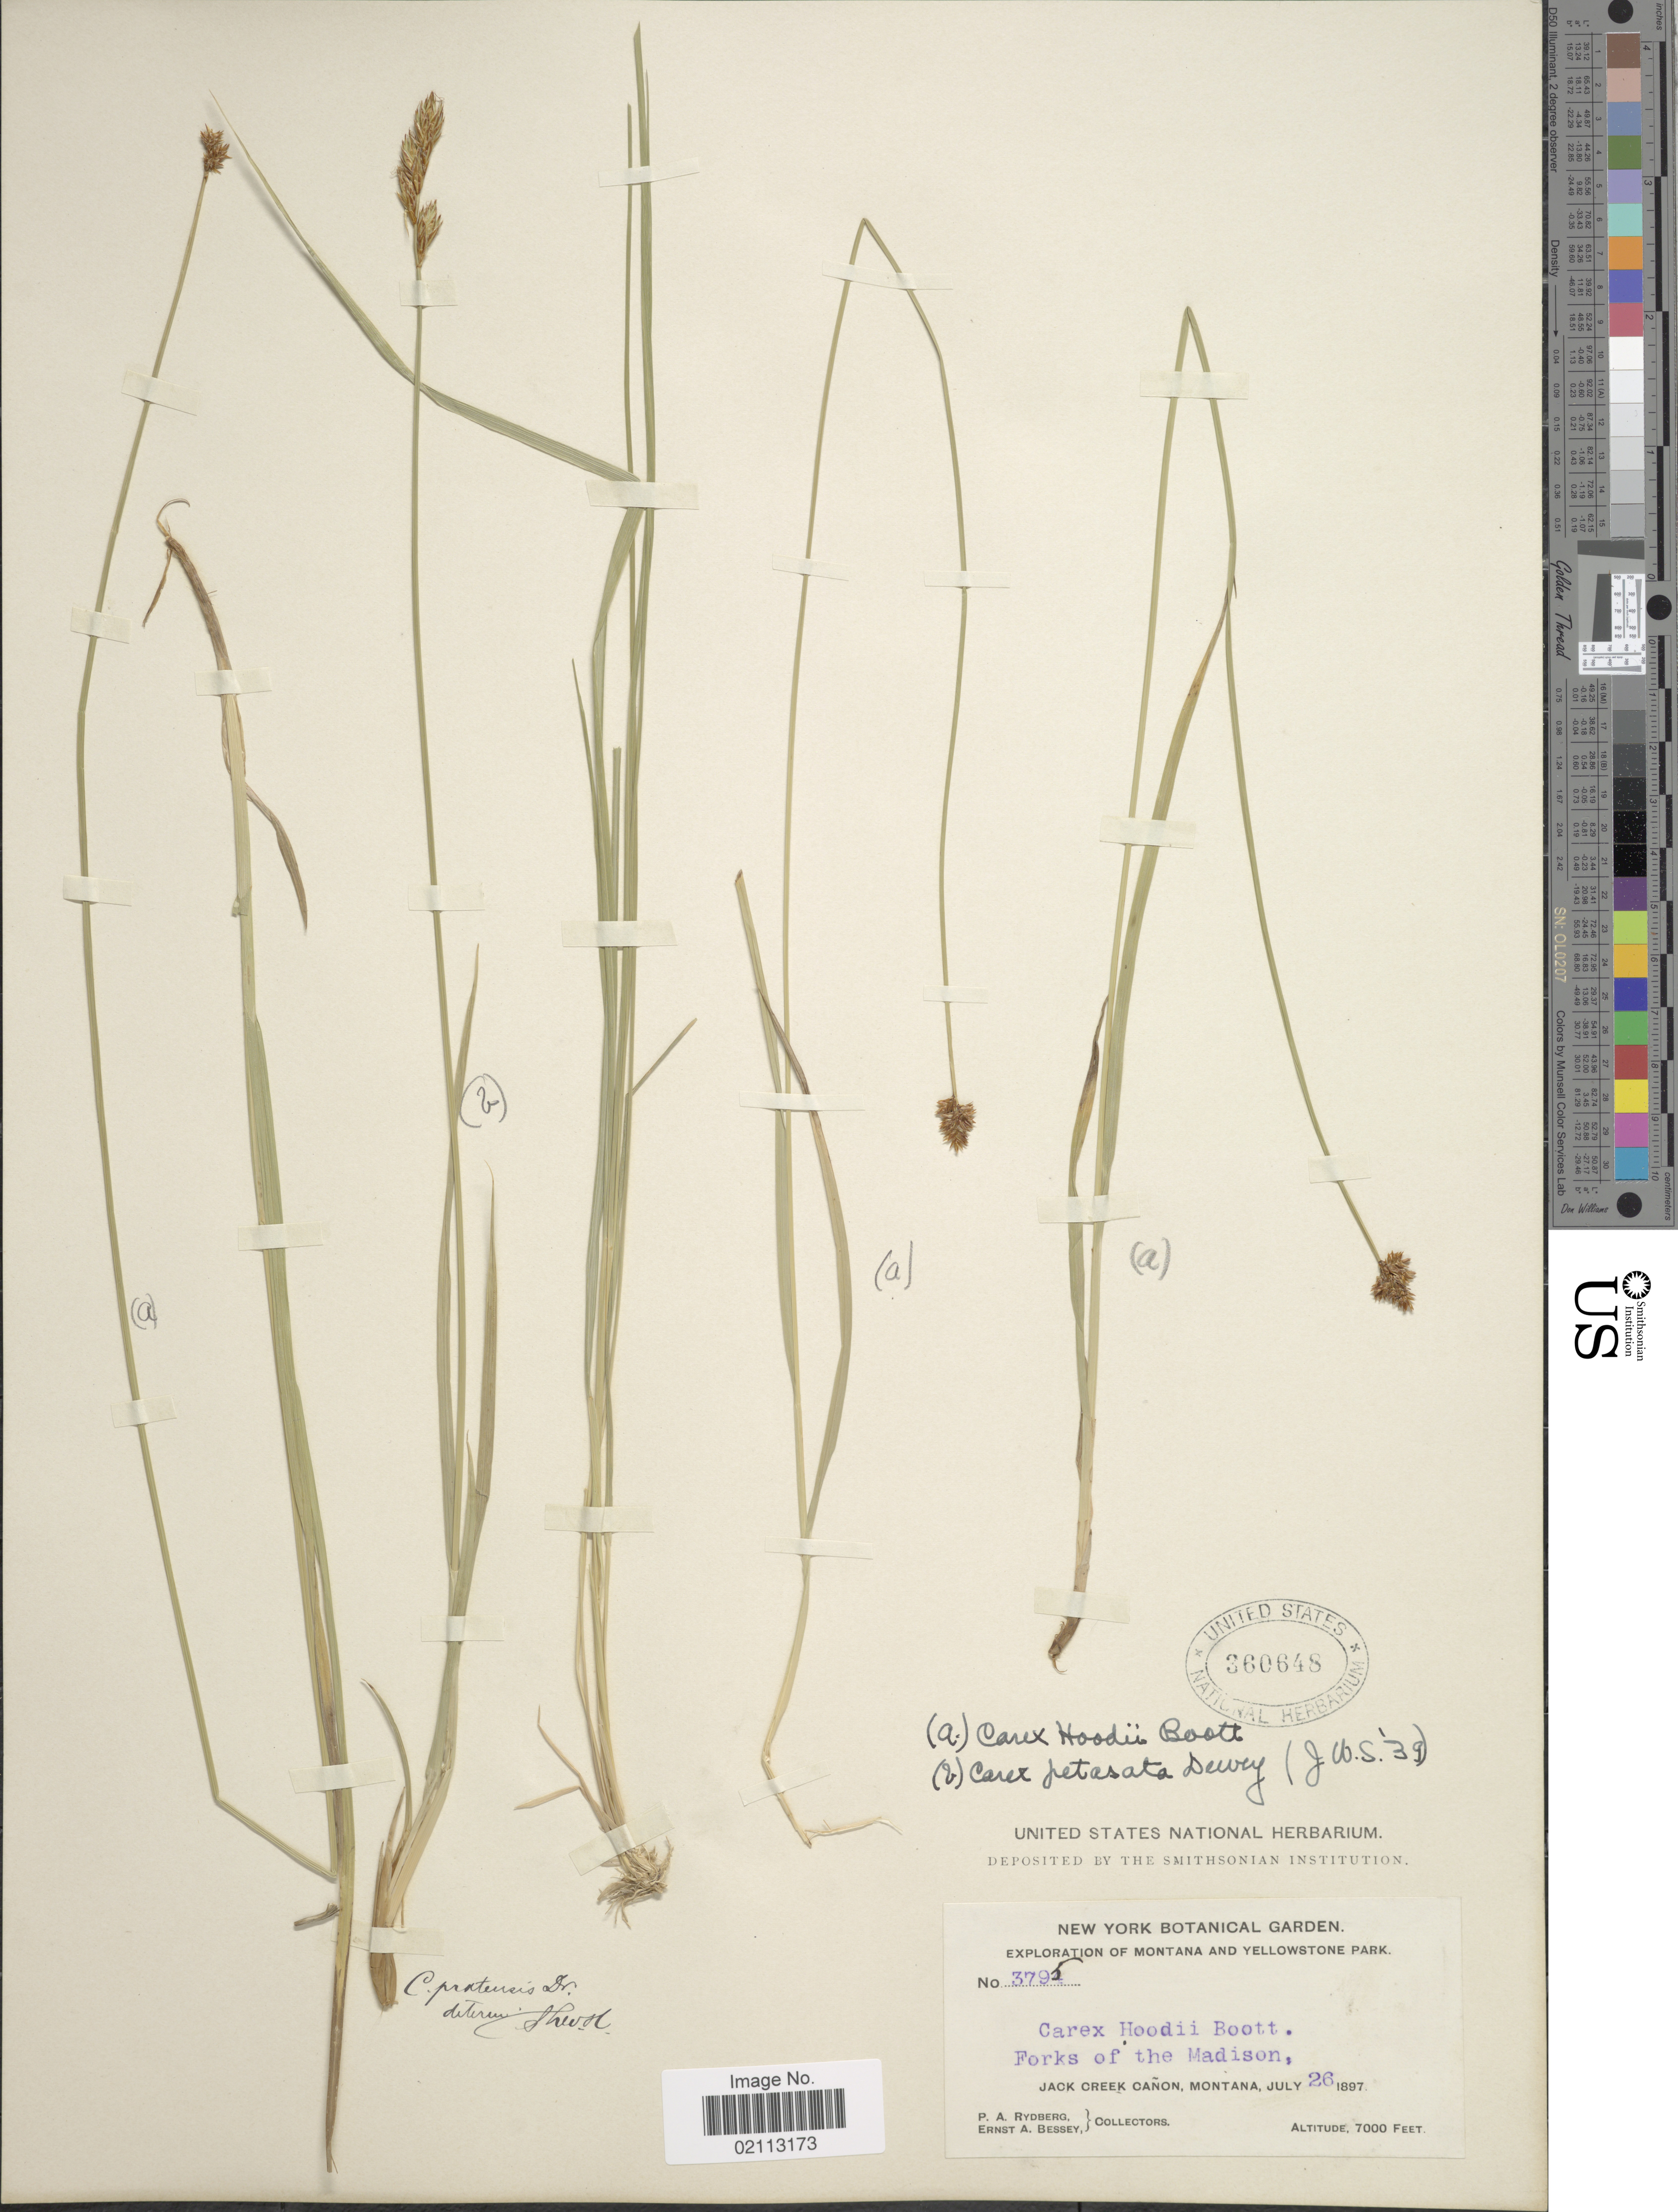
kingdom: Plantae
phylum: Tracheophyta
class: Liliopsida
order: Poales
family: Cyperaceae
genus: Carex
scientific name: Carex hoodii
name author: Boott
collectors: P. A. Rydberg & E. A. Bessey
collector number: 3795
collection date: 1897-07-26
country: United States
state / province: Montana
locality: Montana and Yellowstone Park. Forks of the Madison, Jack Creek Canon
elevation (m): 2134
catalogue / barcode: US 360648